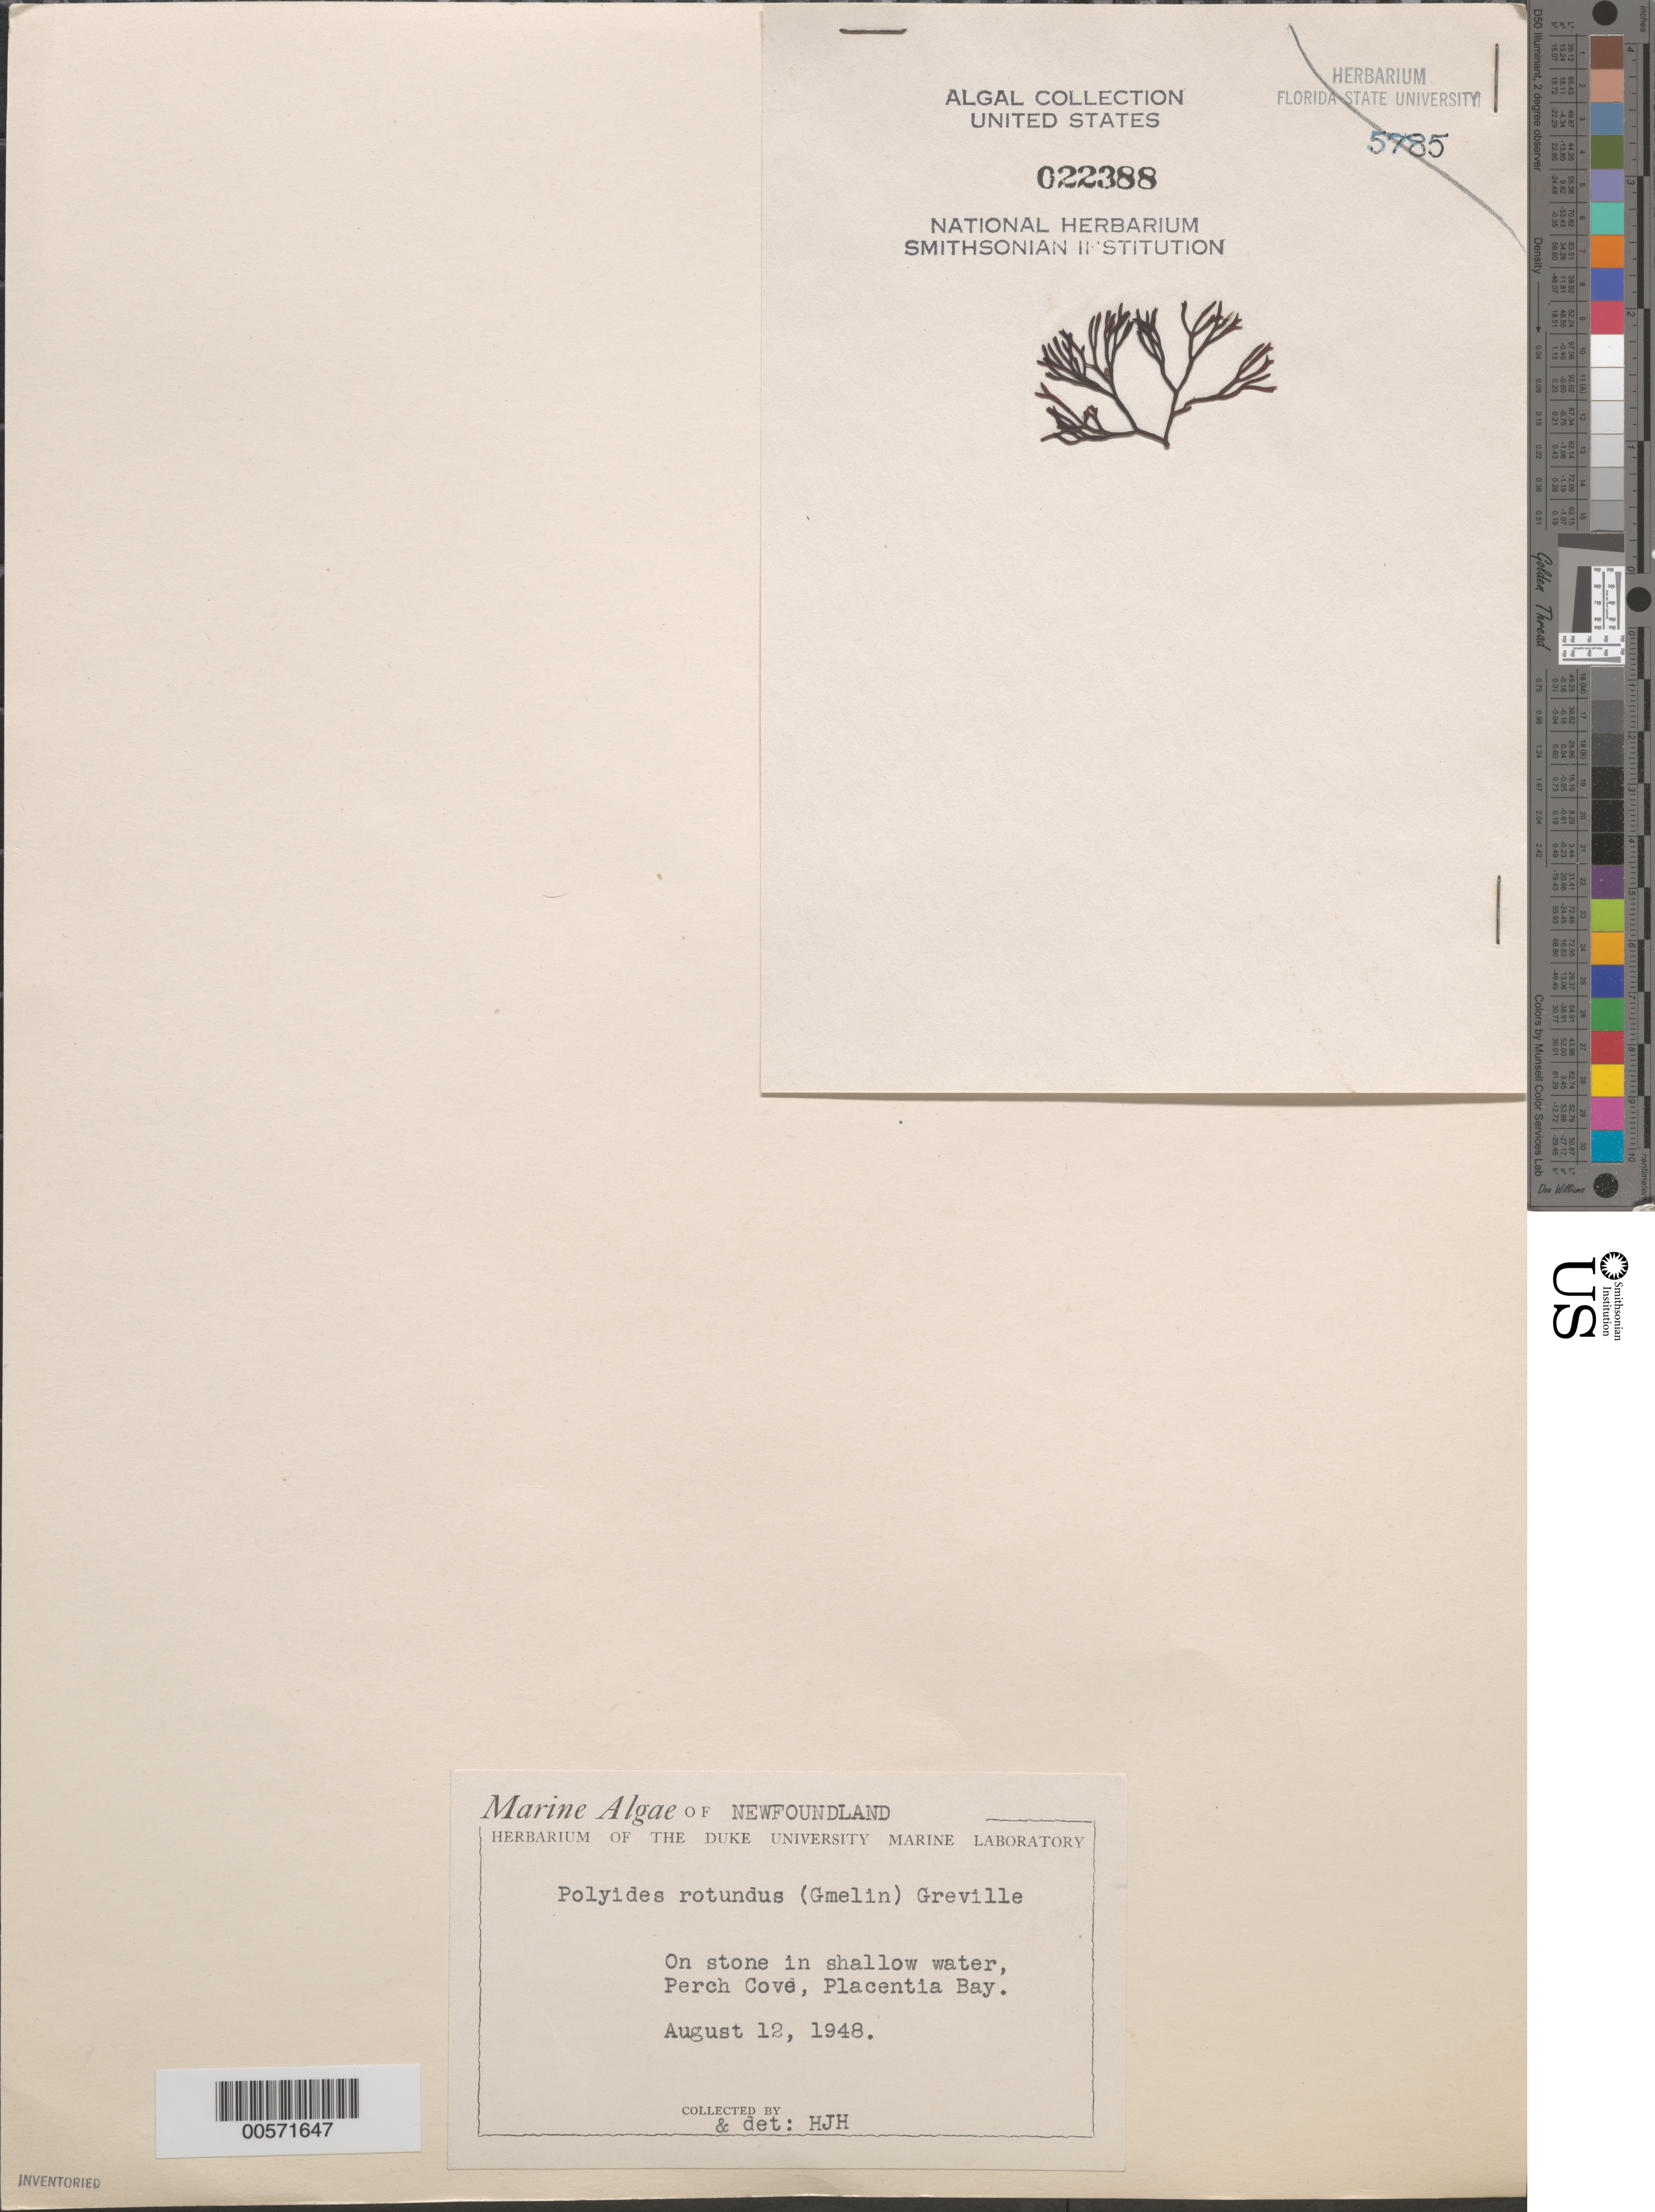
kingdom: Plantae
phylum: Rhodophyta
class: Florideophyceae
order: Gigartinales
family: Polyidaceae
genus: Polyides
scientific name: Polyides rotunda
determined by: Humm, Harold J.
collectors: H. J. Humm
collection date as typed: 12 Aug 1948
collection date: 1948-08-12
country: Canada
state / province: Newfoundland and Labrador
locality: Perch Cove, Placentia Bay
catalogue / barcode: US 22388